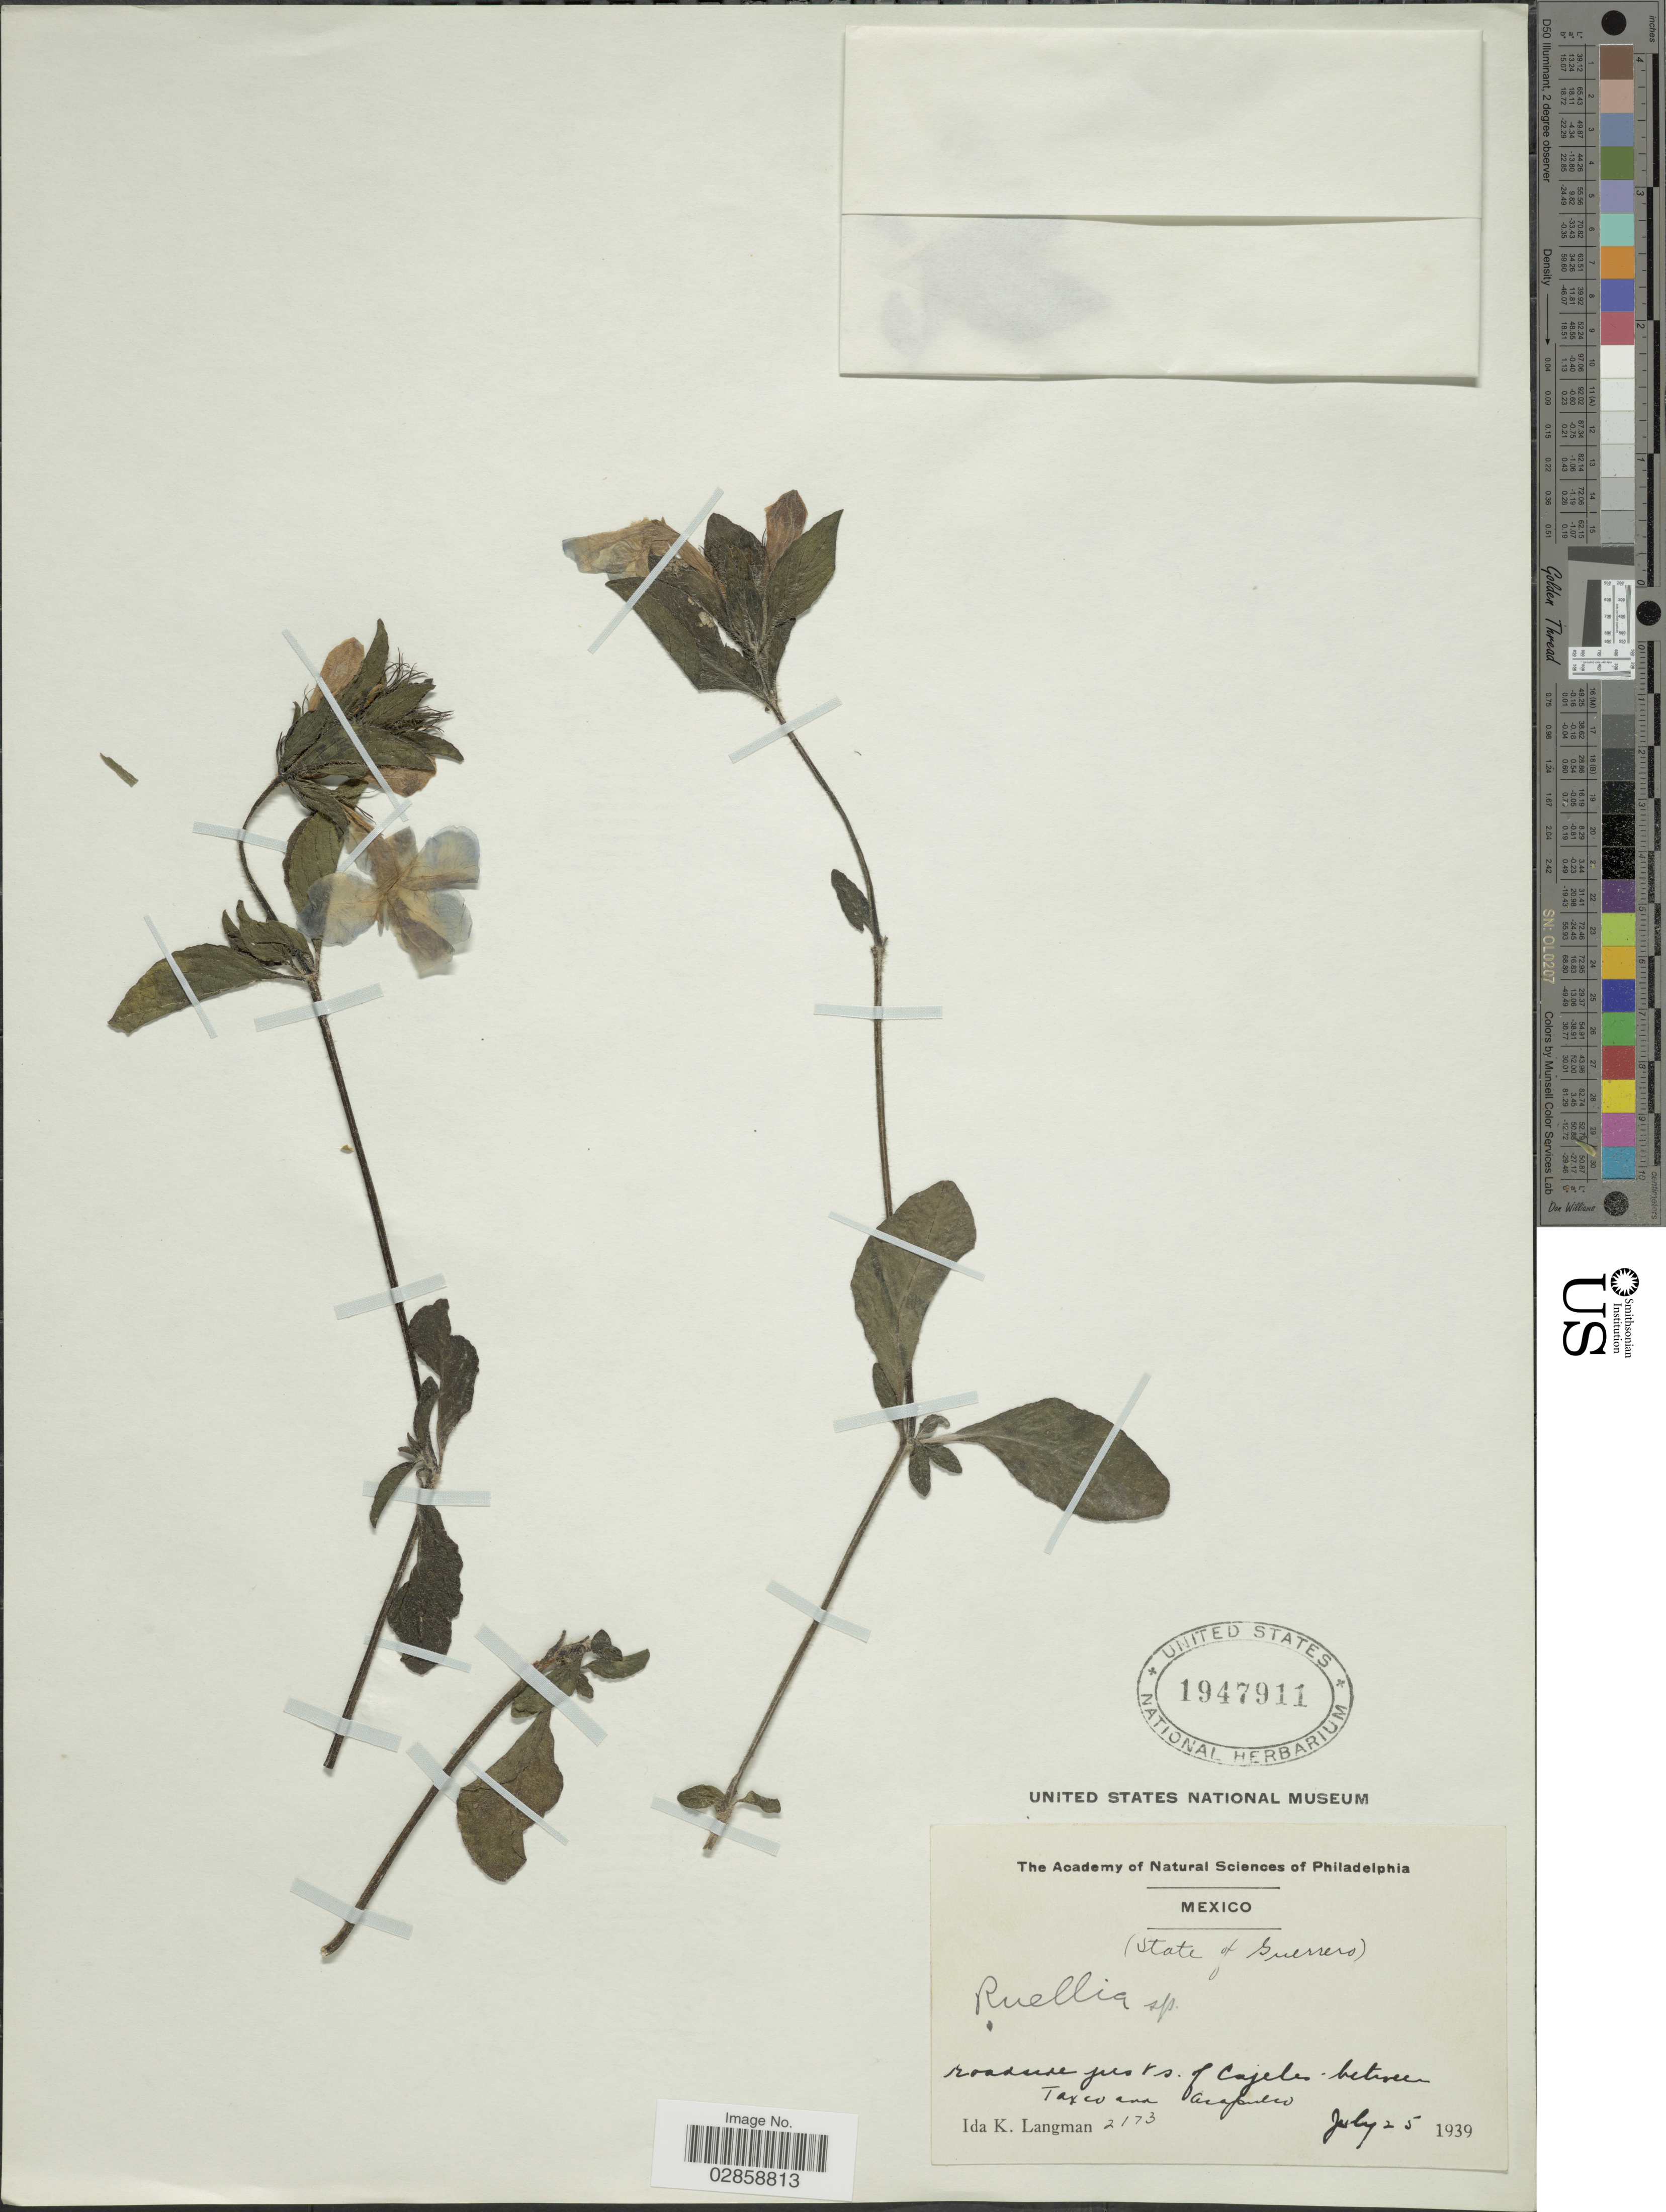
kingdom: Plantae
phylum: Tracheophyta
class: Magnoliopsida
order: Lamiales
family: Acanthaceae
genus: Ruellia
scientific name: Ruellia sp.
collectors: I. K. Langman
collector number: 2173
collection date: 1939-07-25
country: Mexico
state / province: Guerrero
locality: Roadside just s. of Cajeles-between Taxco and Acapulco.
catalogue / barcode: US 1947911